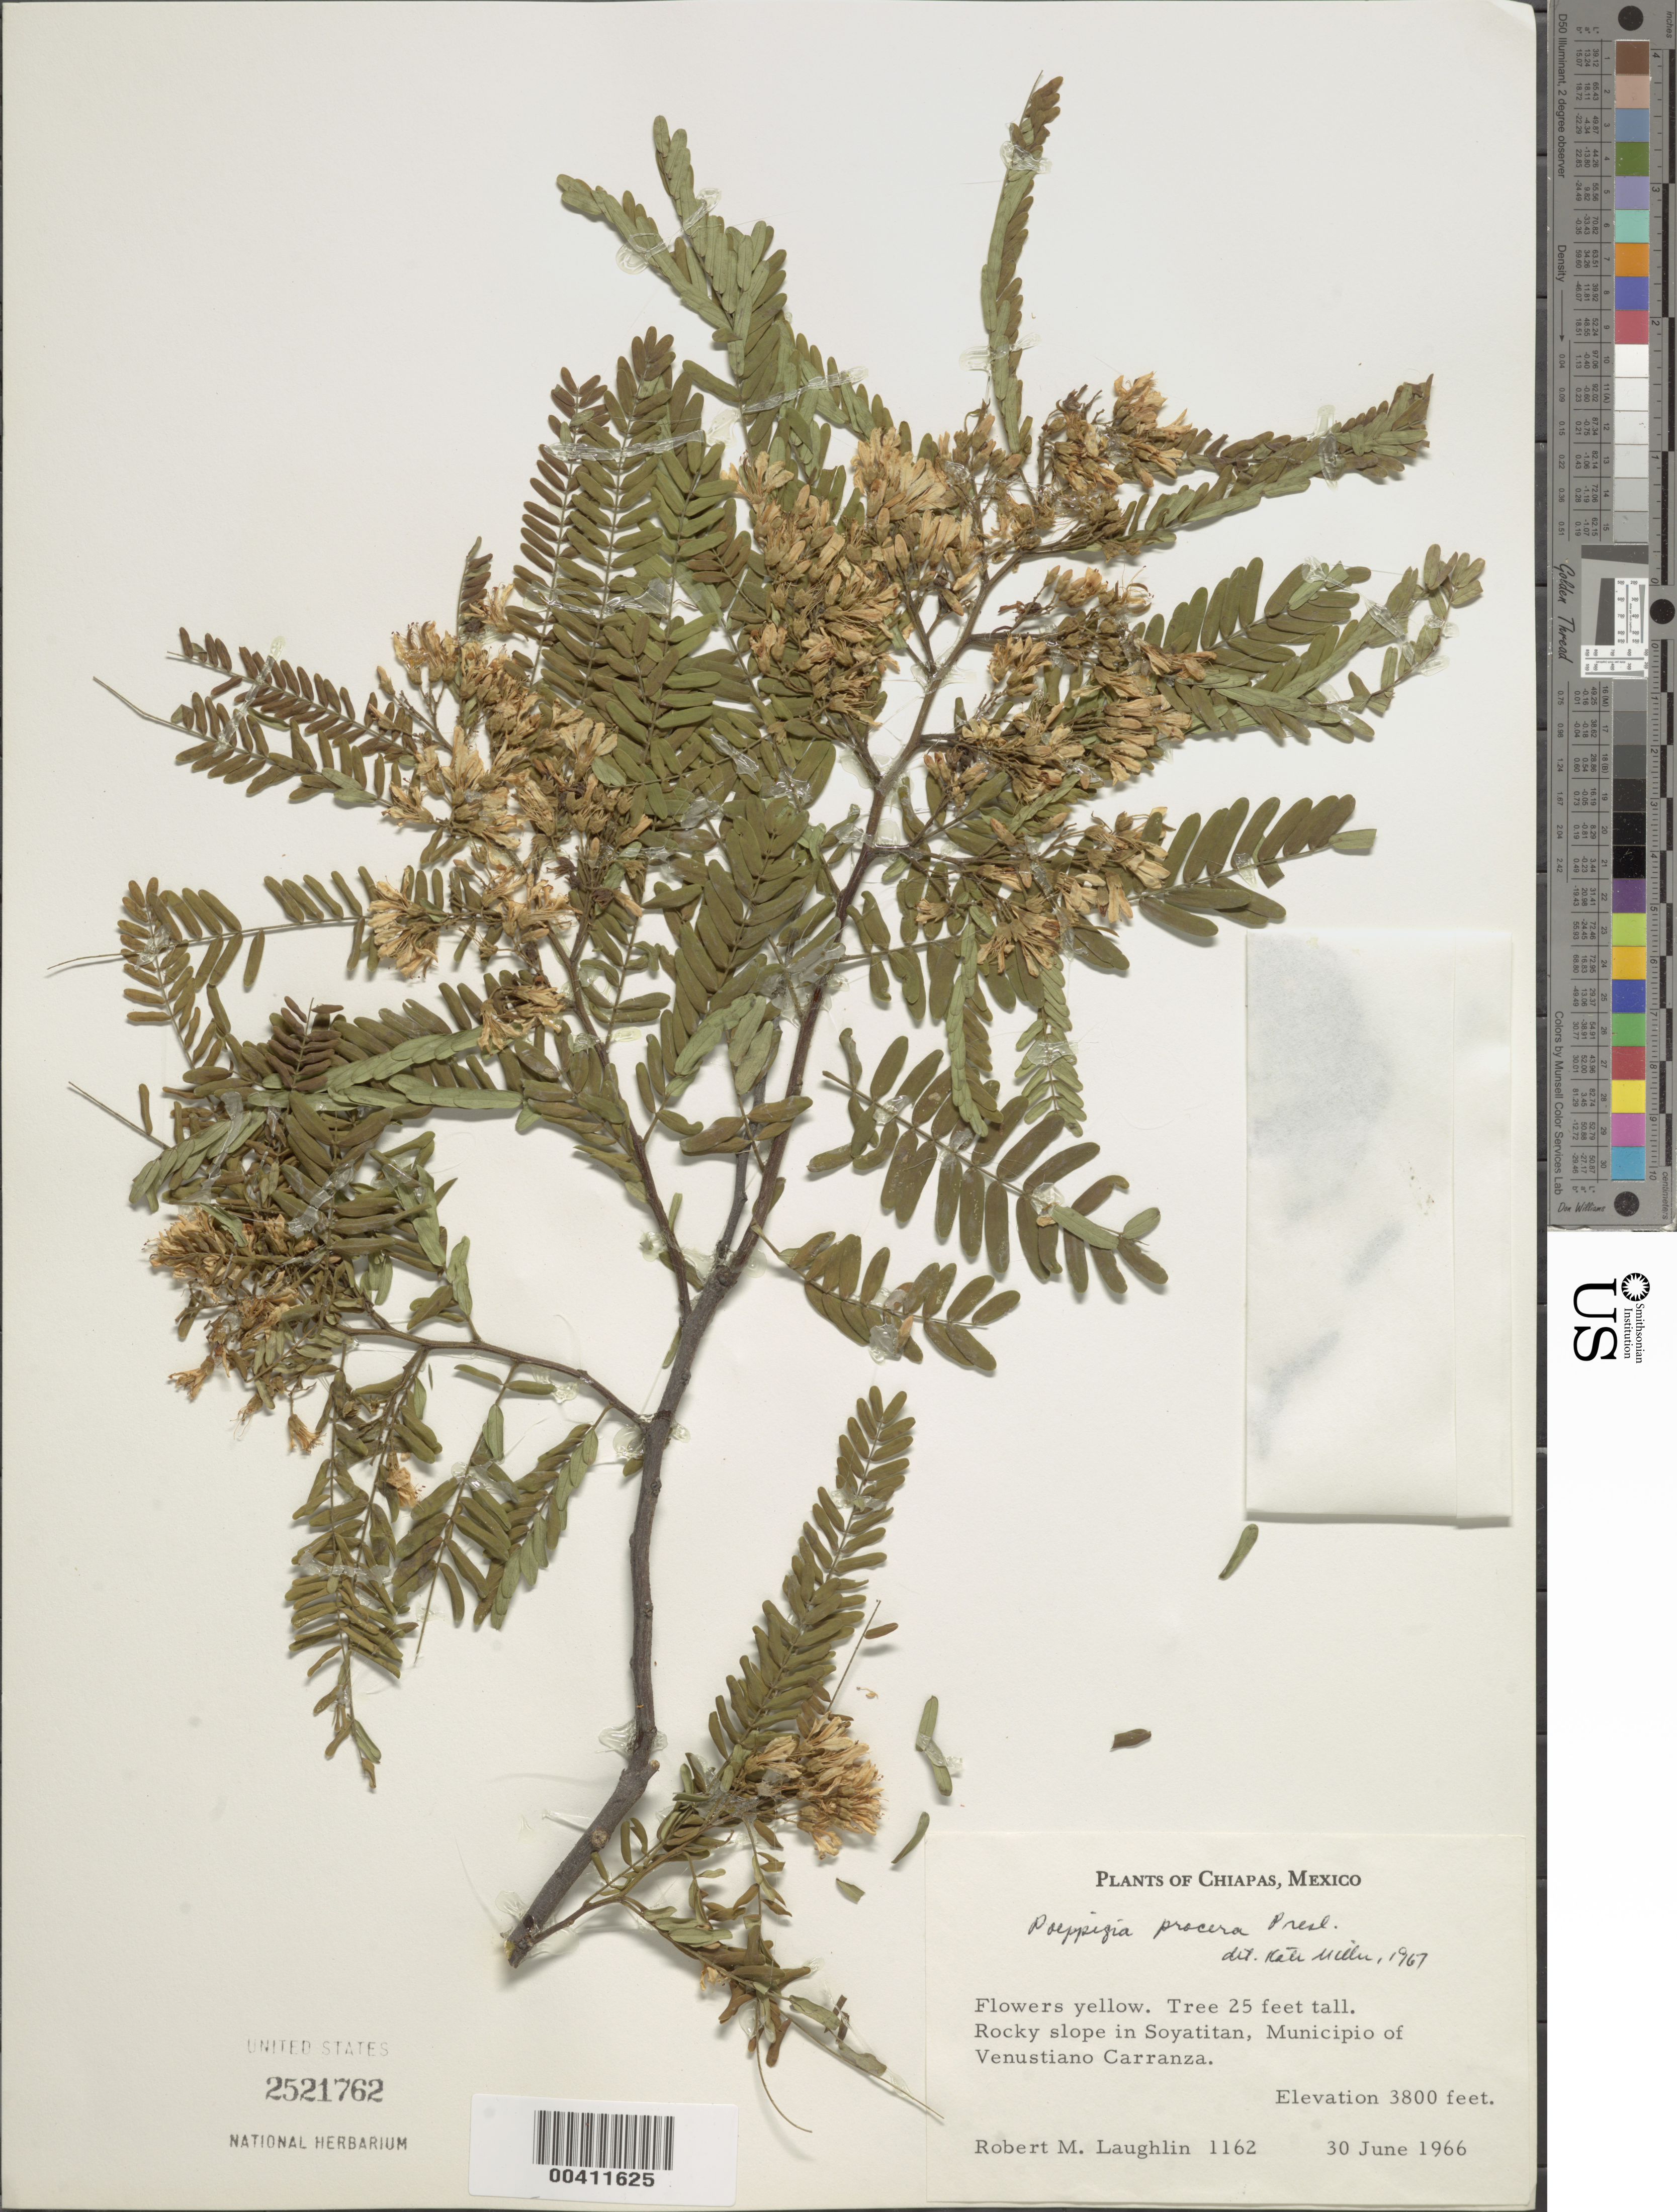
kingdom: Plantae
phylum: Tracheophyta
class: Magnoliopsida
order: Fabales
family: Fabaceae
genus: Poeppigia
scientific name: Poeppigia procera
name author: C. Presl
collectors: R. M. Laughlin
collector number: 1162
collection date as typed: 30 Jun 1966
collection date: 1966-06-30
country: Mexico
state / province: Chiapas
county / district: Venustiano Carranza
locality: Soyatitan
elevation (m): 1158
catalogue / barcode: US 2521762